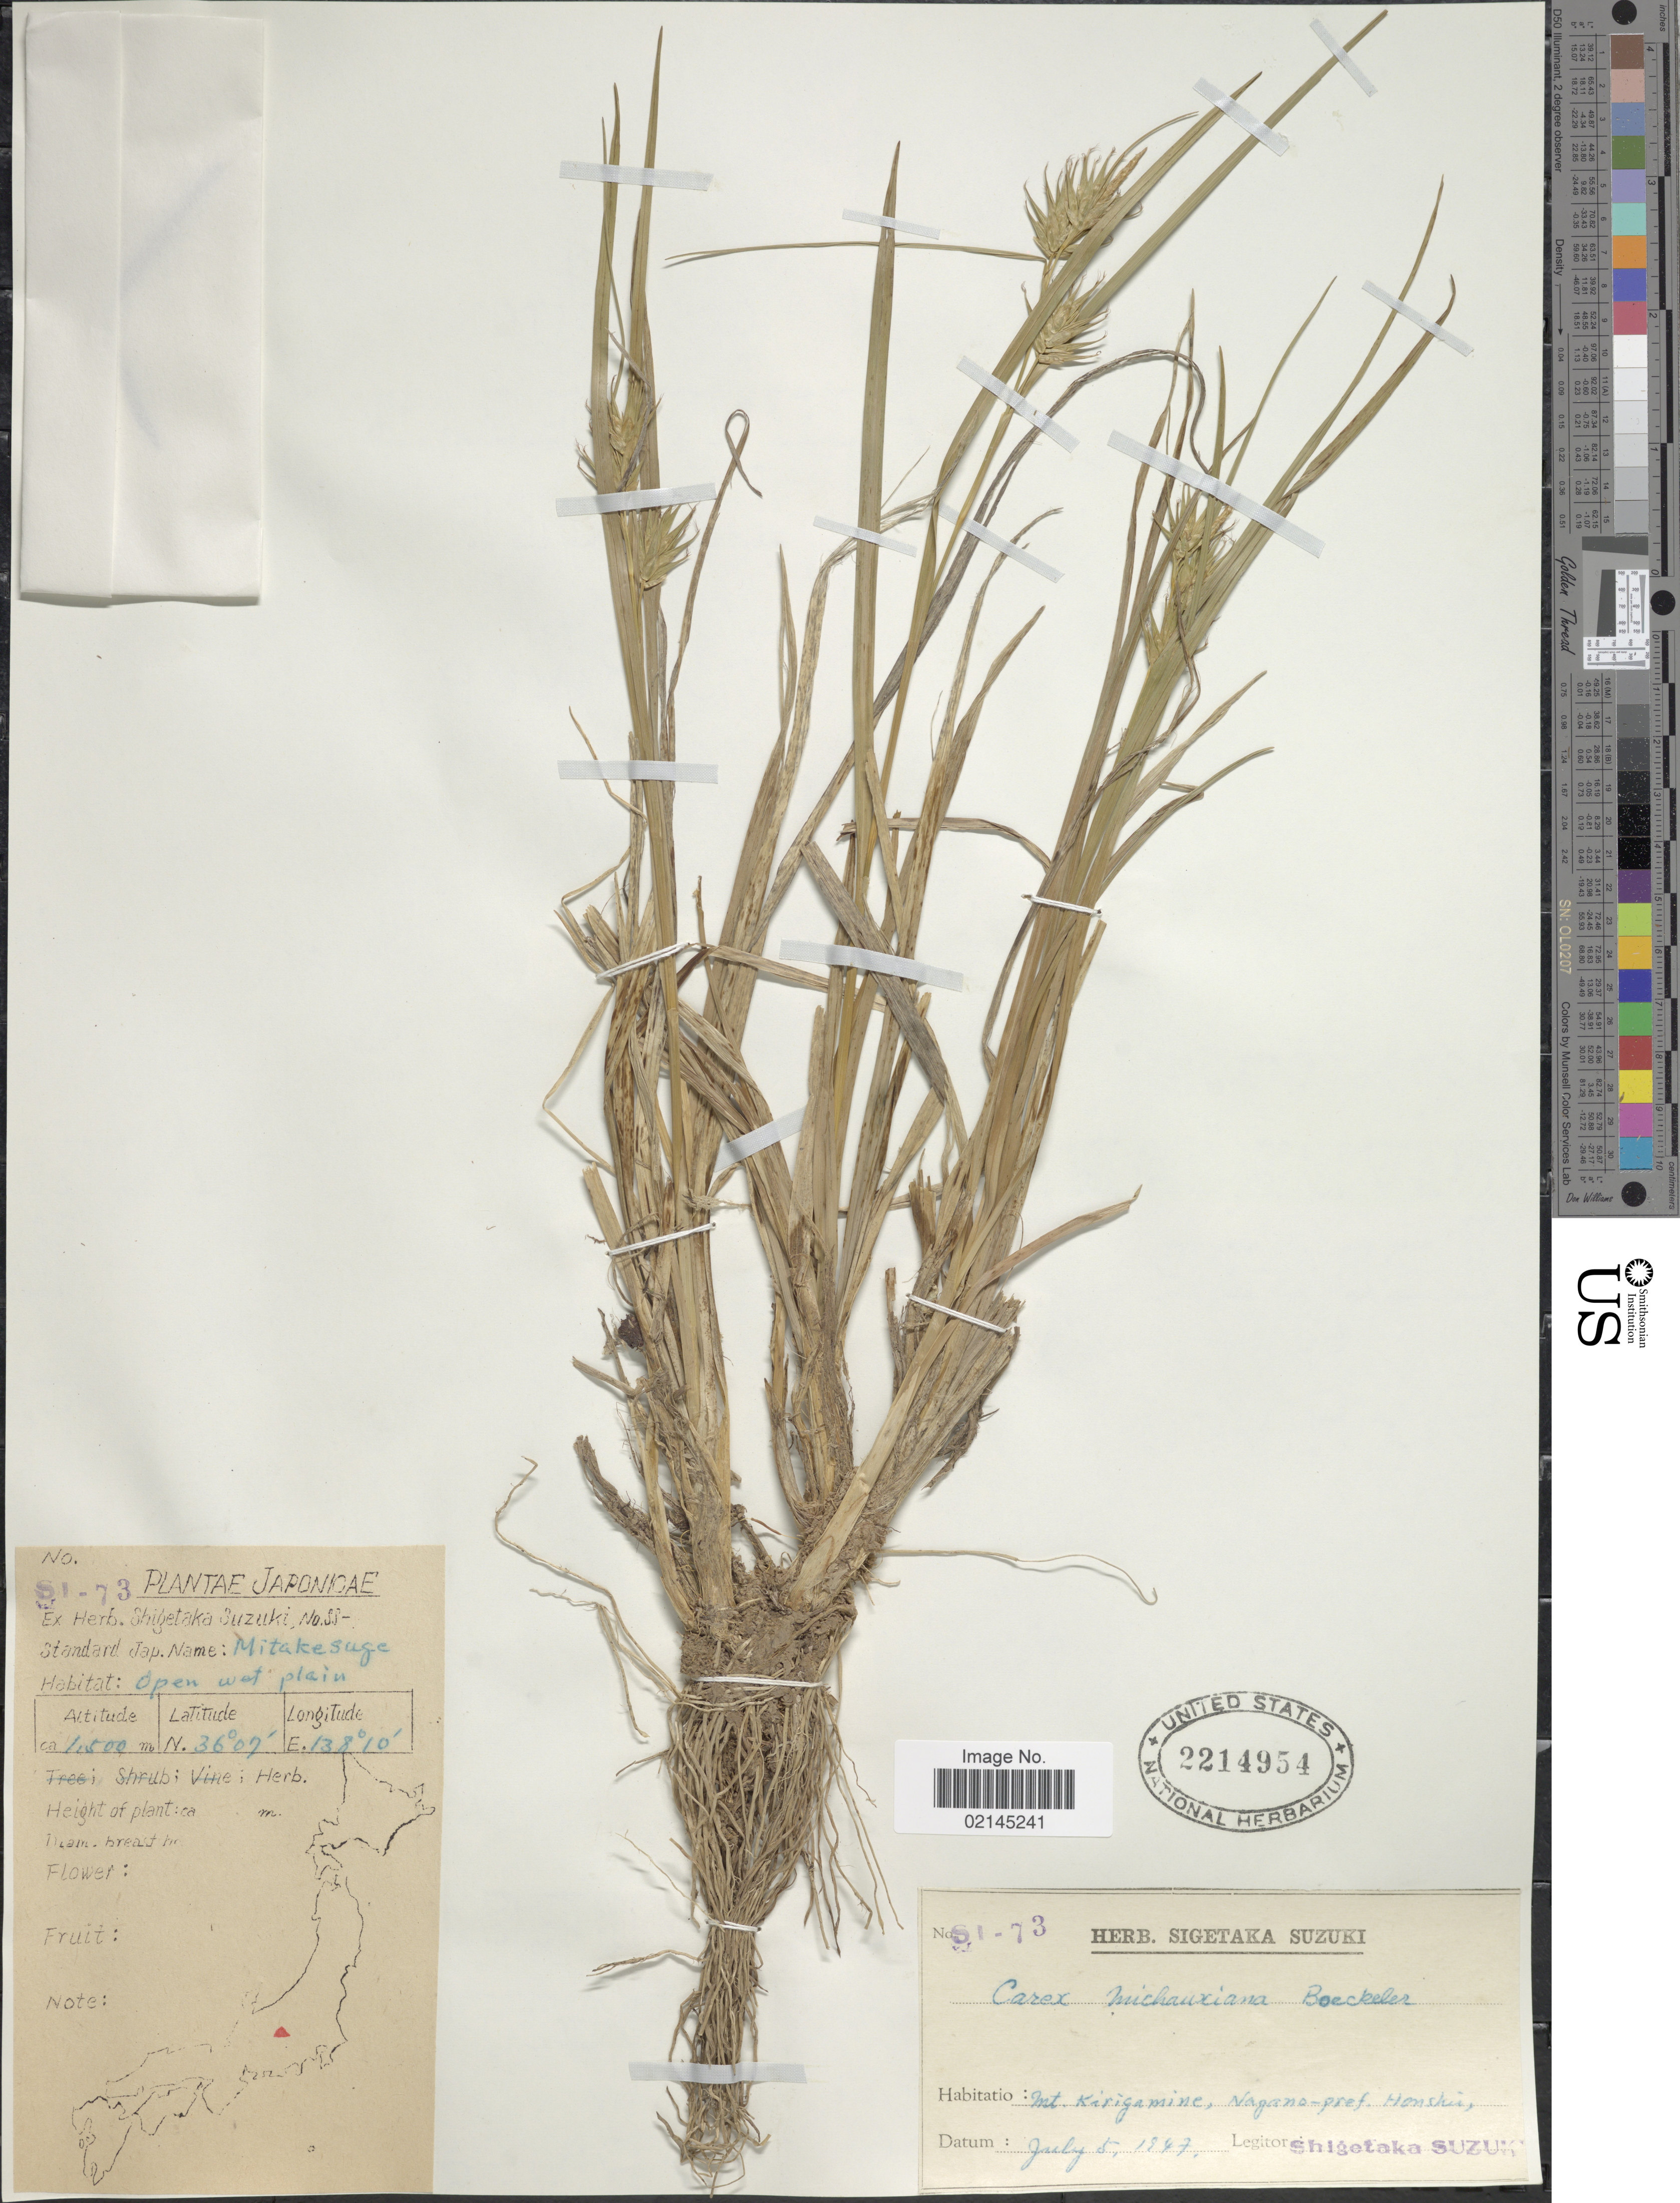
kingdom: Plantae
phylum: Tracheophyta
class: Liliopsida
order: Poales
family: Cyperaceae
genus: Carex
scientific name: Carex michauxiana subsp. asiatica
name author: Hultén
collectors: S. Suzuki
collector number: SI-73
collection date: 1947-07-05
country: Japan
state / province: Nagano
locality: Mt. Kirigamine, Nagano-pref. Honshu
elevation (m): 1500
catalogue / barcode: US 2214954